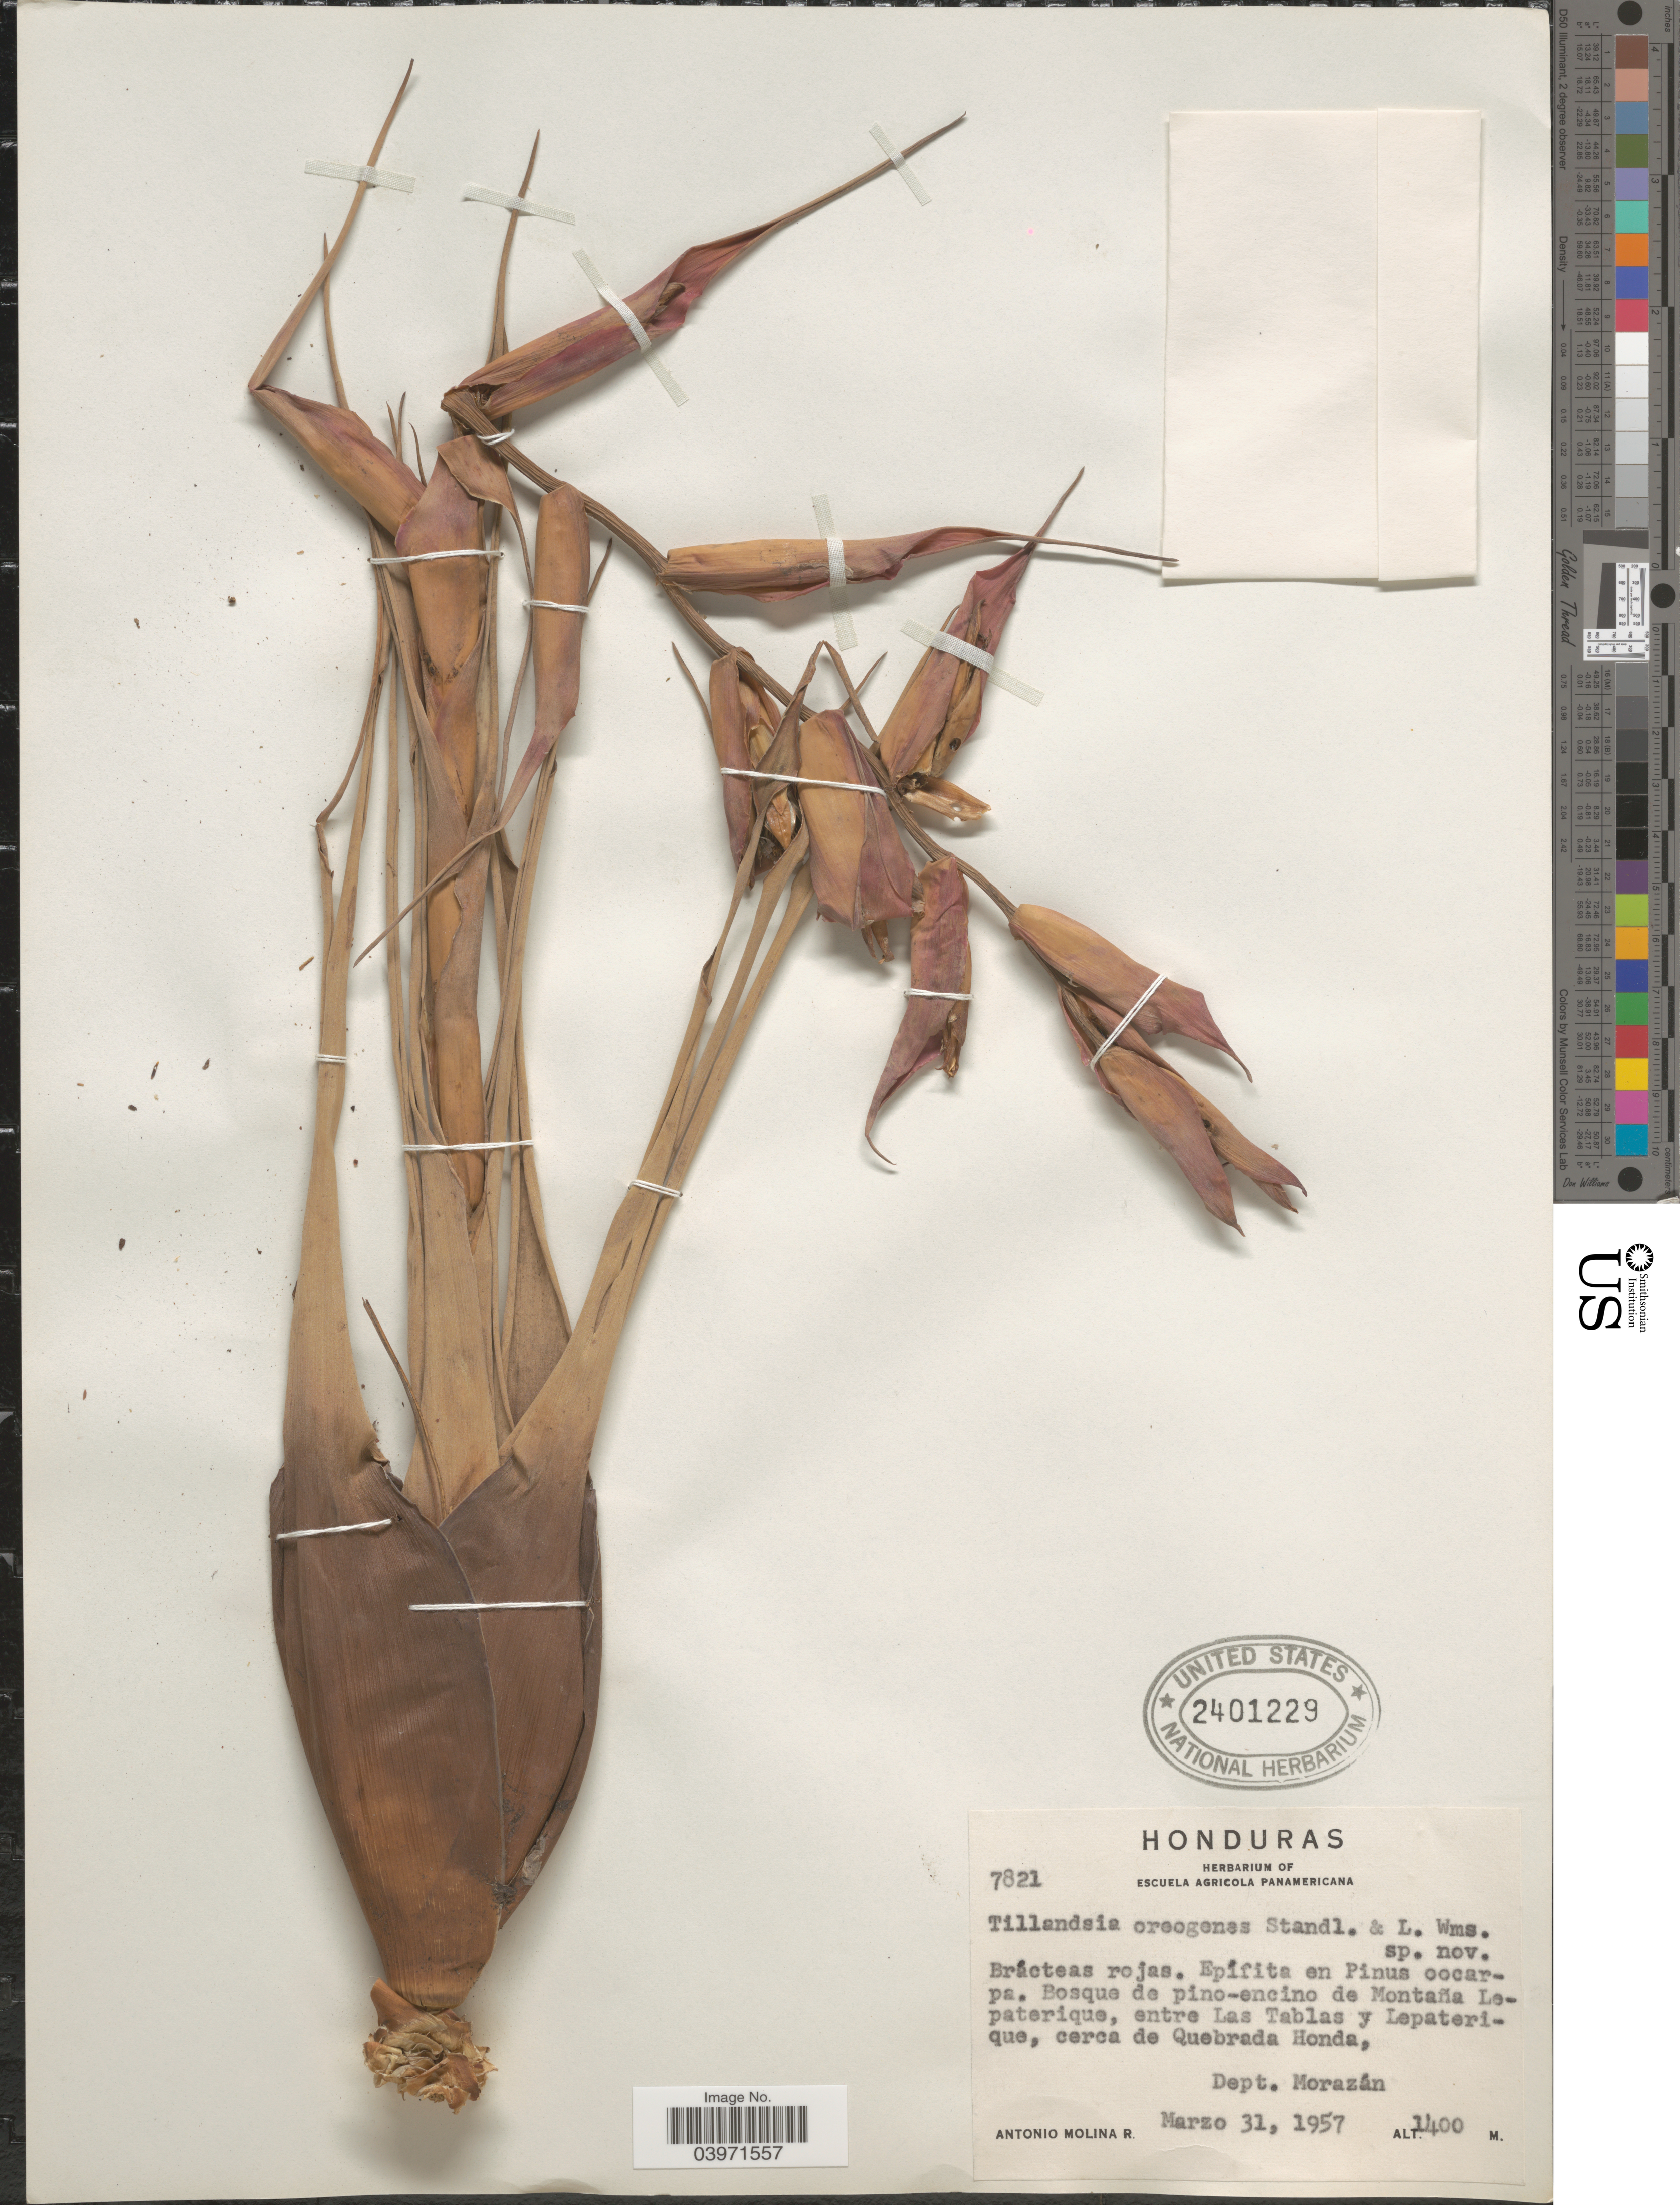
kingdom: Plantae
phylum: Tracheophyta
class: Liliopsida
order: Poales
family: Bromeliaceae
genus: Tillandsia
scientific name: Tillandsia orogenes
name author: Standl. & L.O. Williams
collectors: A. Molina R.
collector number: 7821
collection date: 1957-03-31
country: Honduras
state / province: Fco. Morazán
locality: Bosque de pino-encino de Montaña Lepaterique, entre Las Tablas y Lepaterique, cerca de Quebrada Honda, Dept. Morazán.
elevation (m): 1400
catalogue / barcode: US 2401229